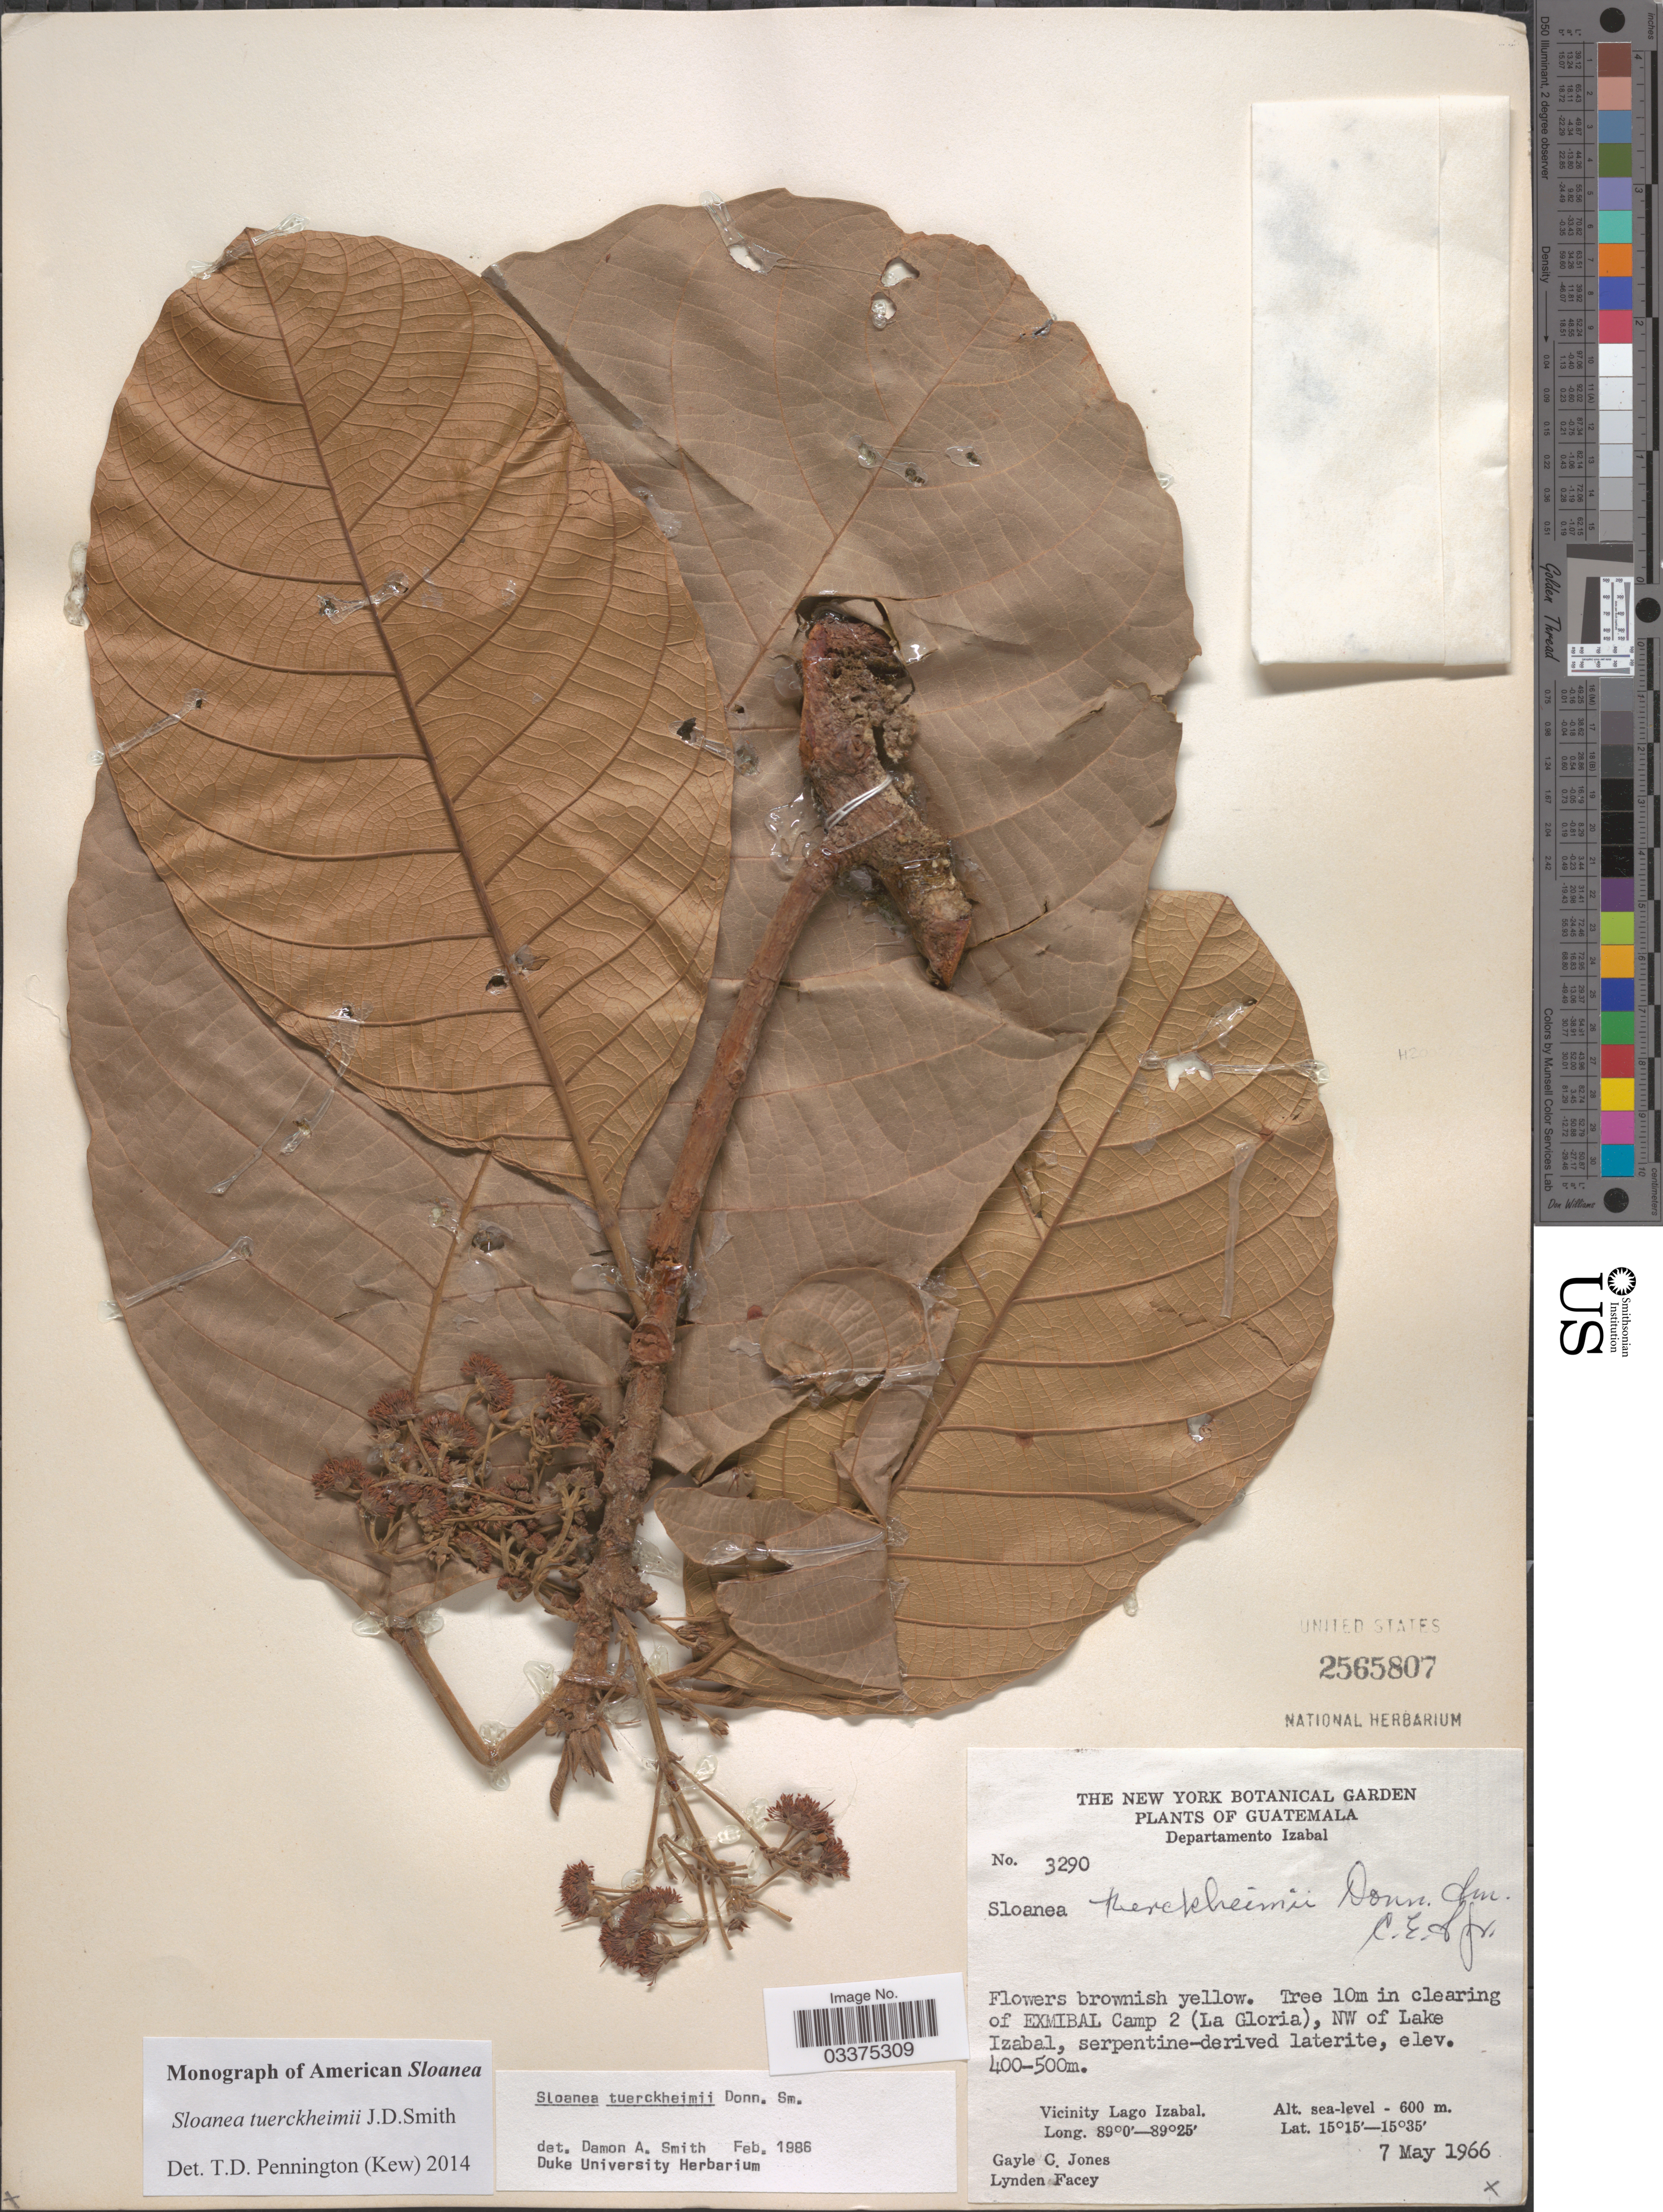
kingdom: Plantae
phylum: Tracheophyta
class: Magnoliopsida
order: Oxalidales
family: Elaeocarpaceae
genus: Sloanea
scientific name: Sloanea tuerckheimii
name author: Donn. Sm.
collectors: G. C. Jones & L. Facey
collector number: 3290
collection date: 1966-05-07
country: Guatemala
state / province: Izabal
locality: Departamento Izabal. In clearing of Exmibal Camp 2 ( La Gloria), NW of Lake Izabal. Vicinity of Lago Izabal.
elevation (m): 400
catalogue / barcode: US 2565807